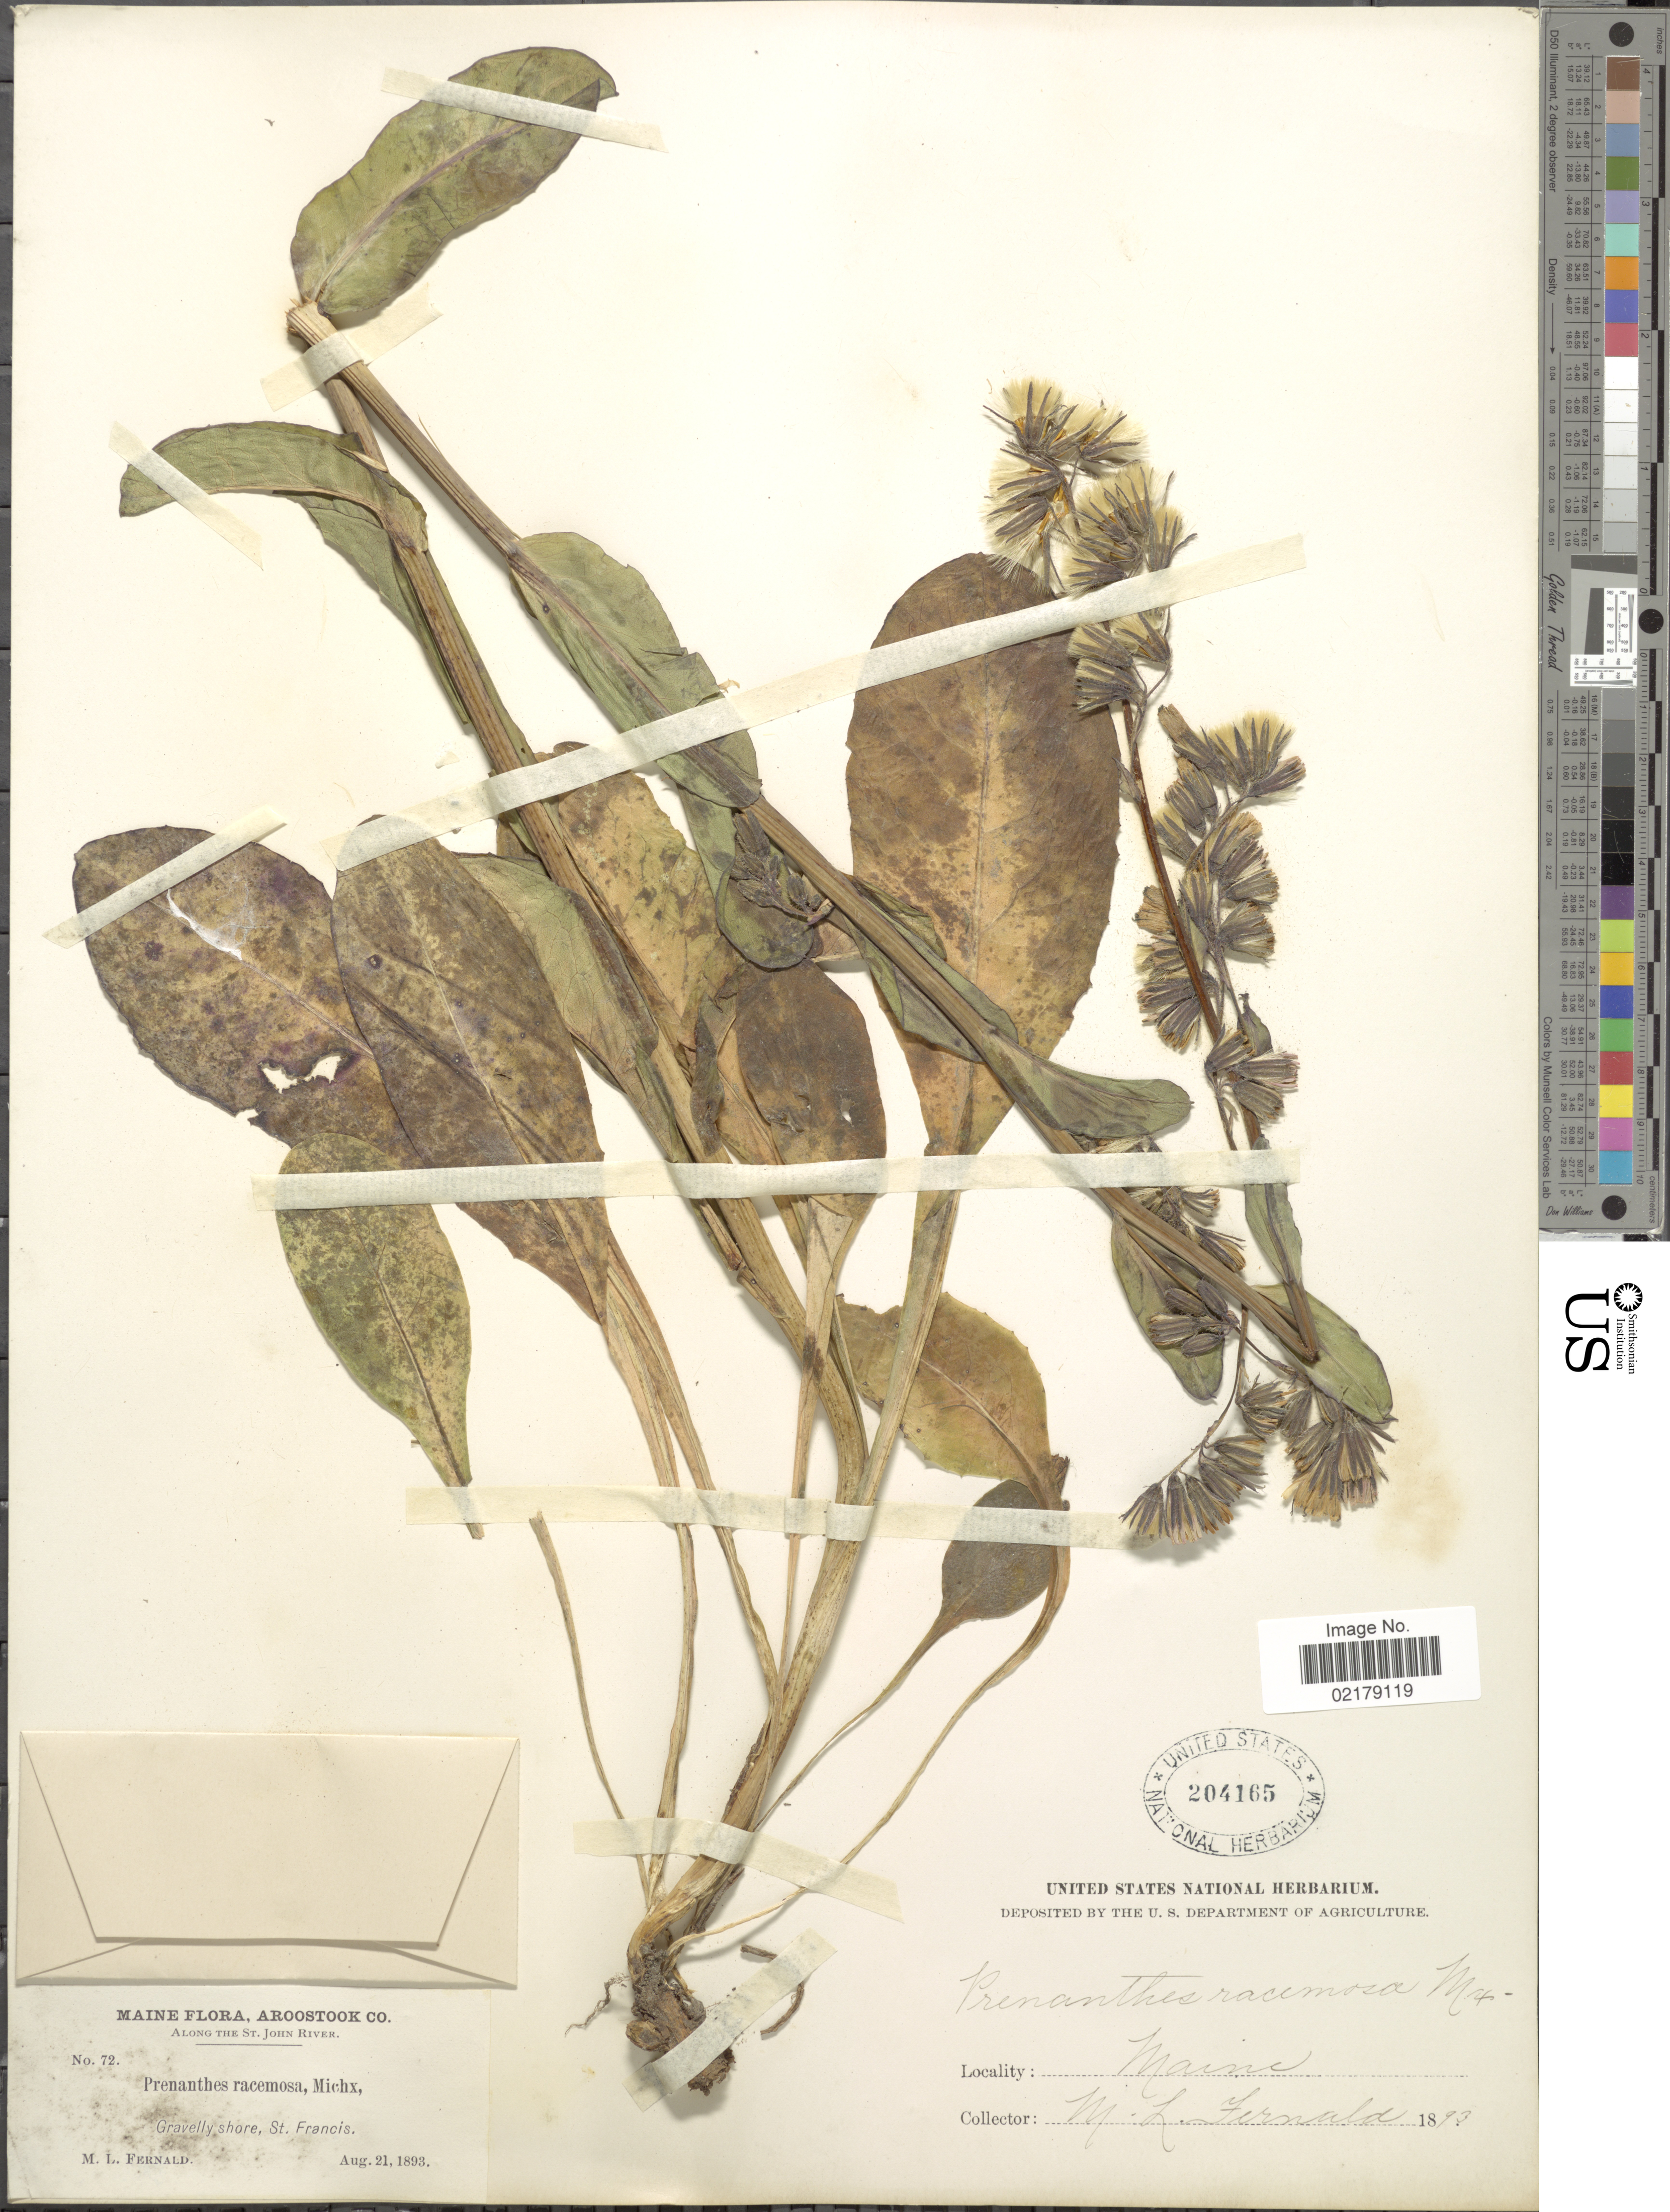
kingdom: Plantae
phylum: Tracheophyta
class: Magnoliopsida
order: Asterales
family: Asteraceae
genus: Nabalus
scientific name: Nabalus racemosus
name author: (Michx.) Hook.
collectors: M. L. Fernald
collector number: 72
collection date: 1893-08-21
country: United States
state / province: Maine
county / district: Aroostook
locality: Aroostook Co, Along the St. John River, Gravelly shore, St. Francis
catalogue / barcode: US 204165